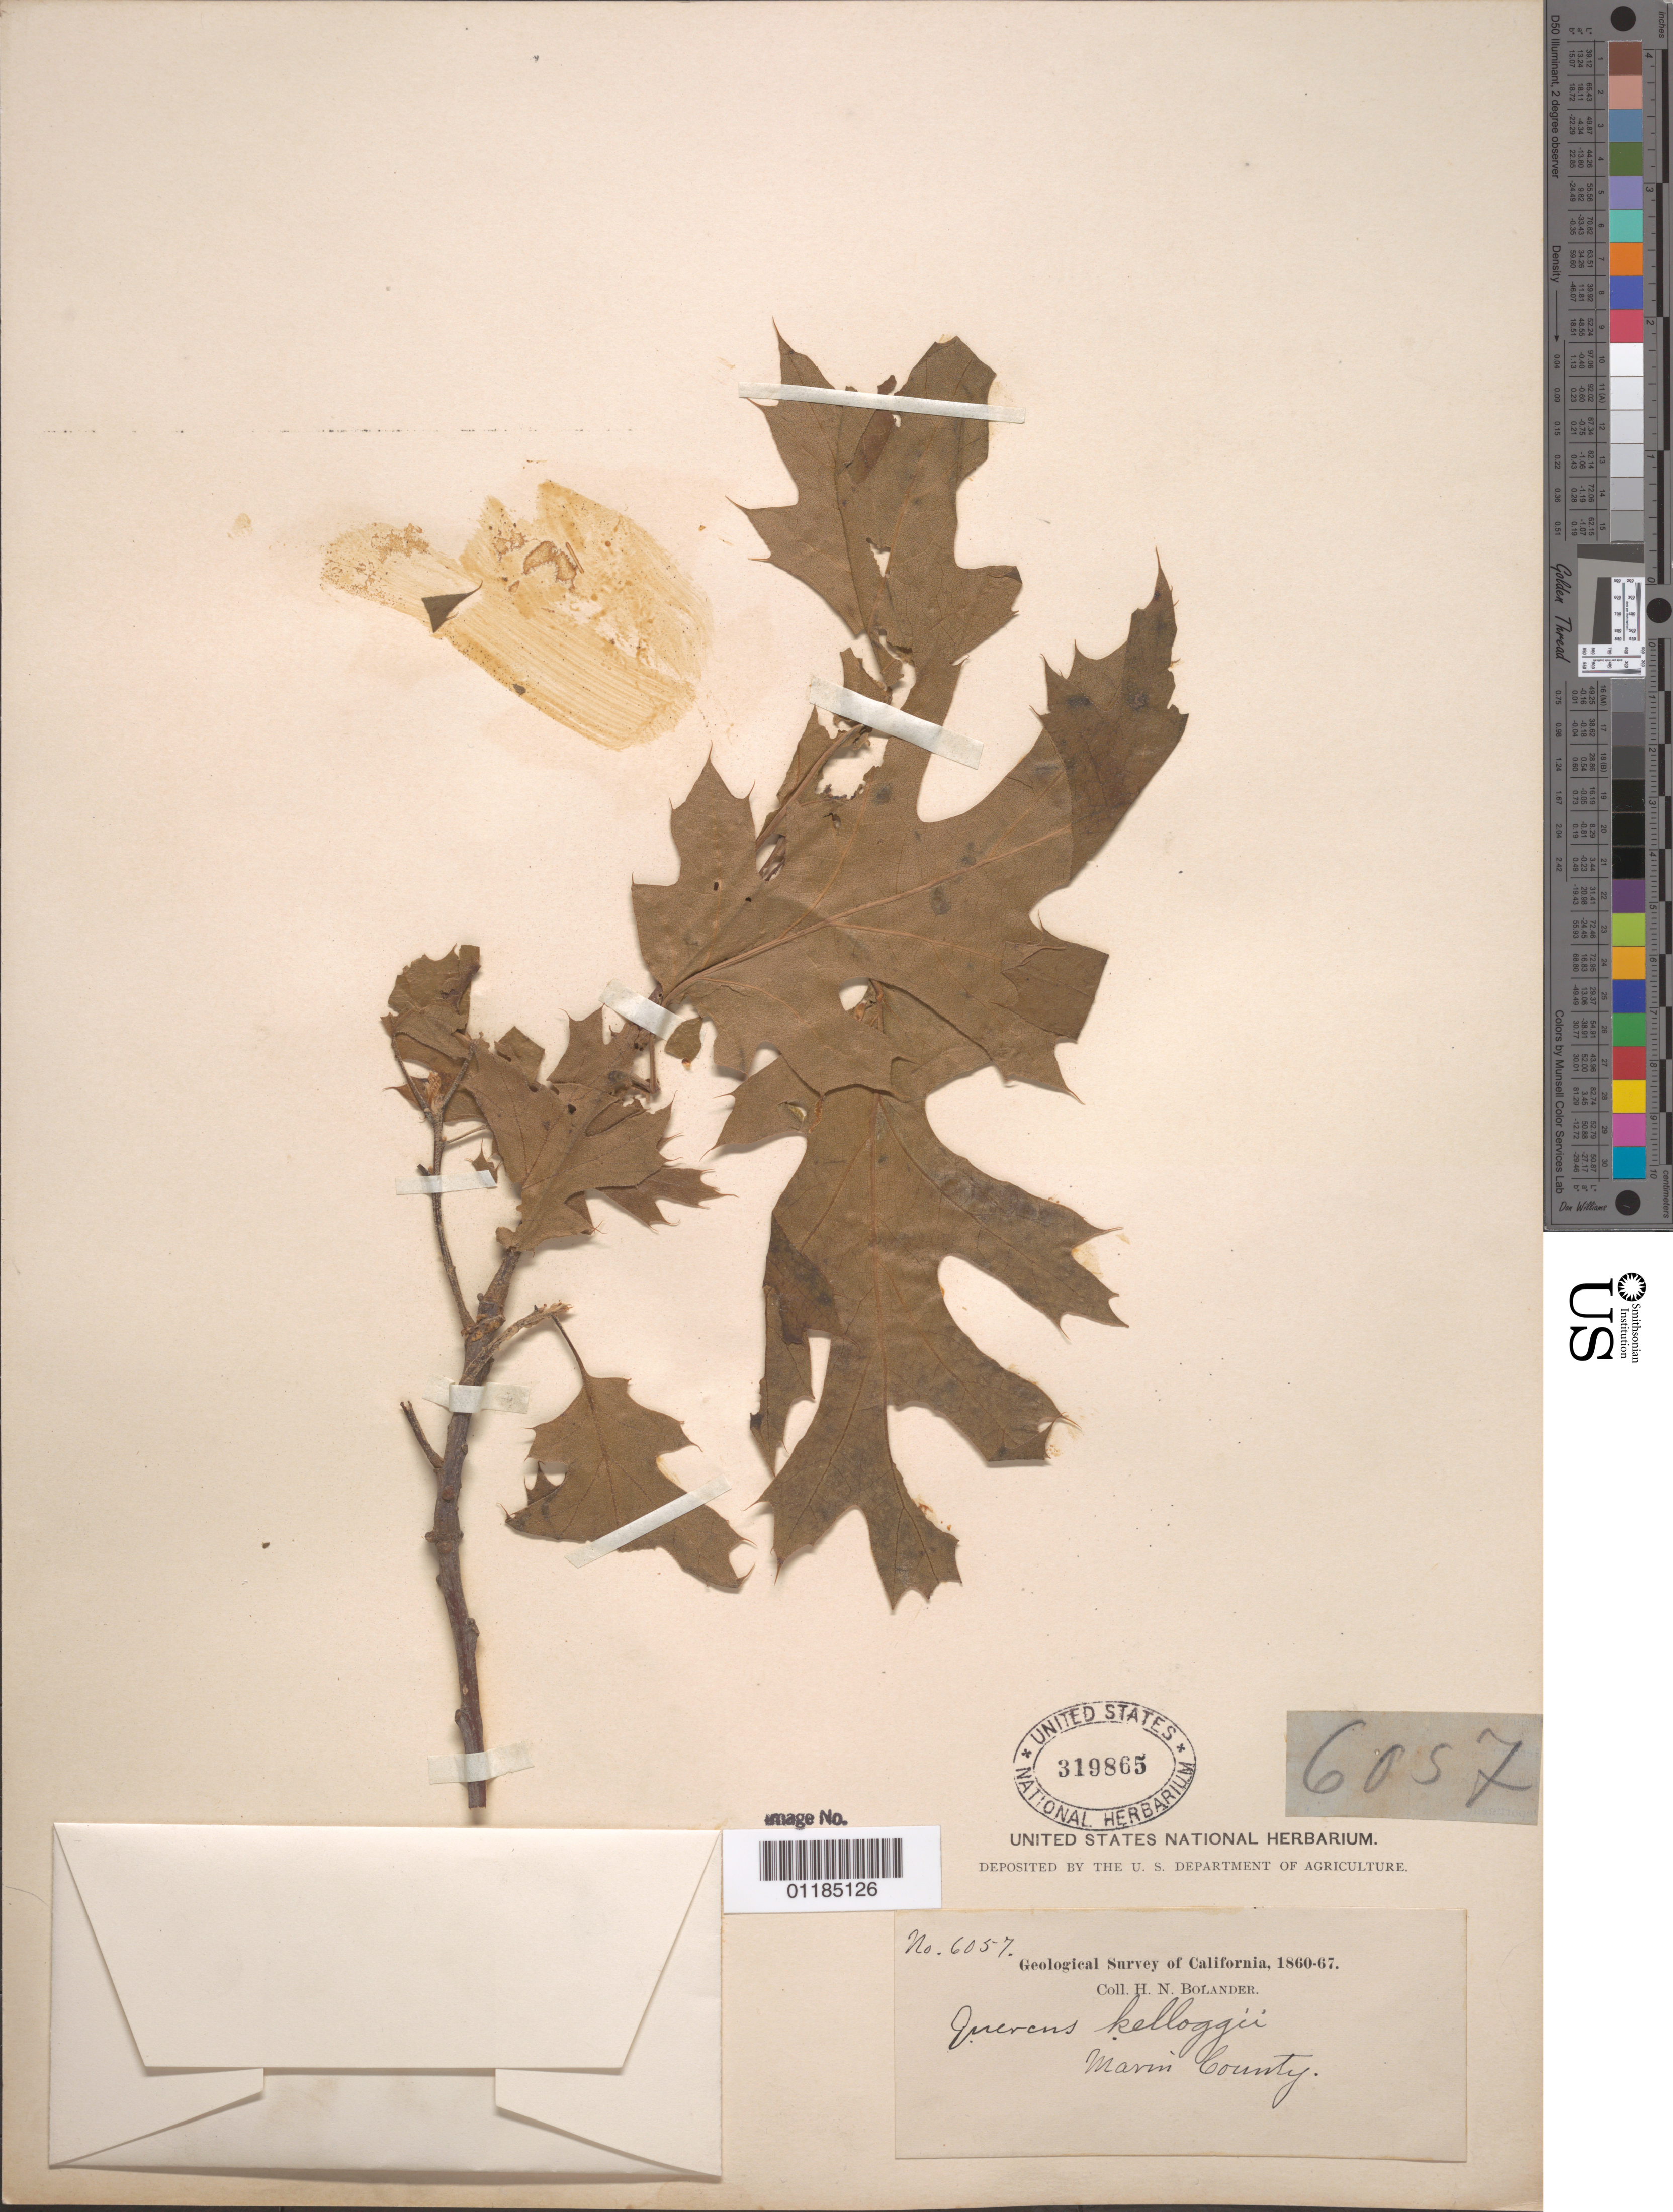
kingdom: Plantae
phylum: Tracheophyta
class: Magnoliopsida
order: Fagales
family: Fagaceae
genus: Quercus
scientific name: Quercus kelloggii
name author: Newb.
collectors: H. Bolander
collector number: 6057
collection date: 1860/1867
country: United States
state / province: California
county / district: Marin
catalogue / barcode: US 319865